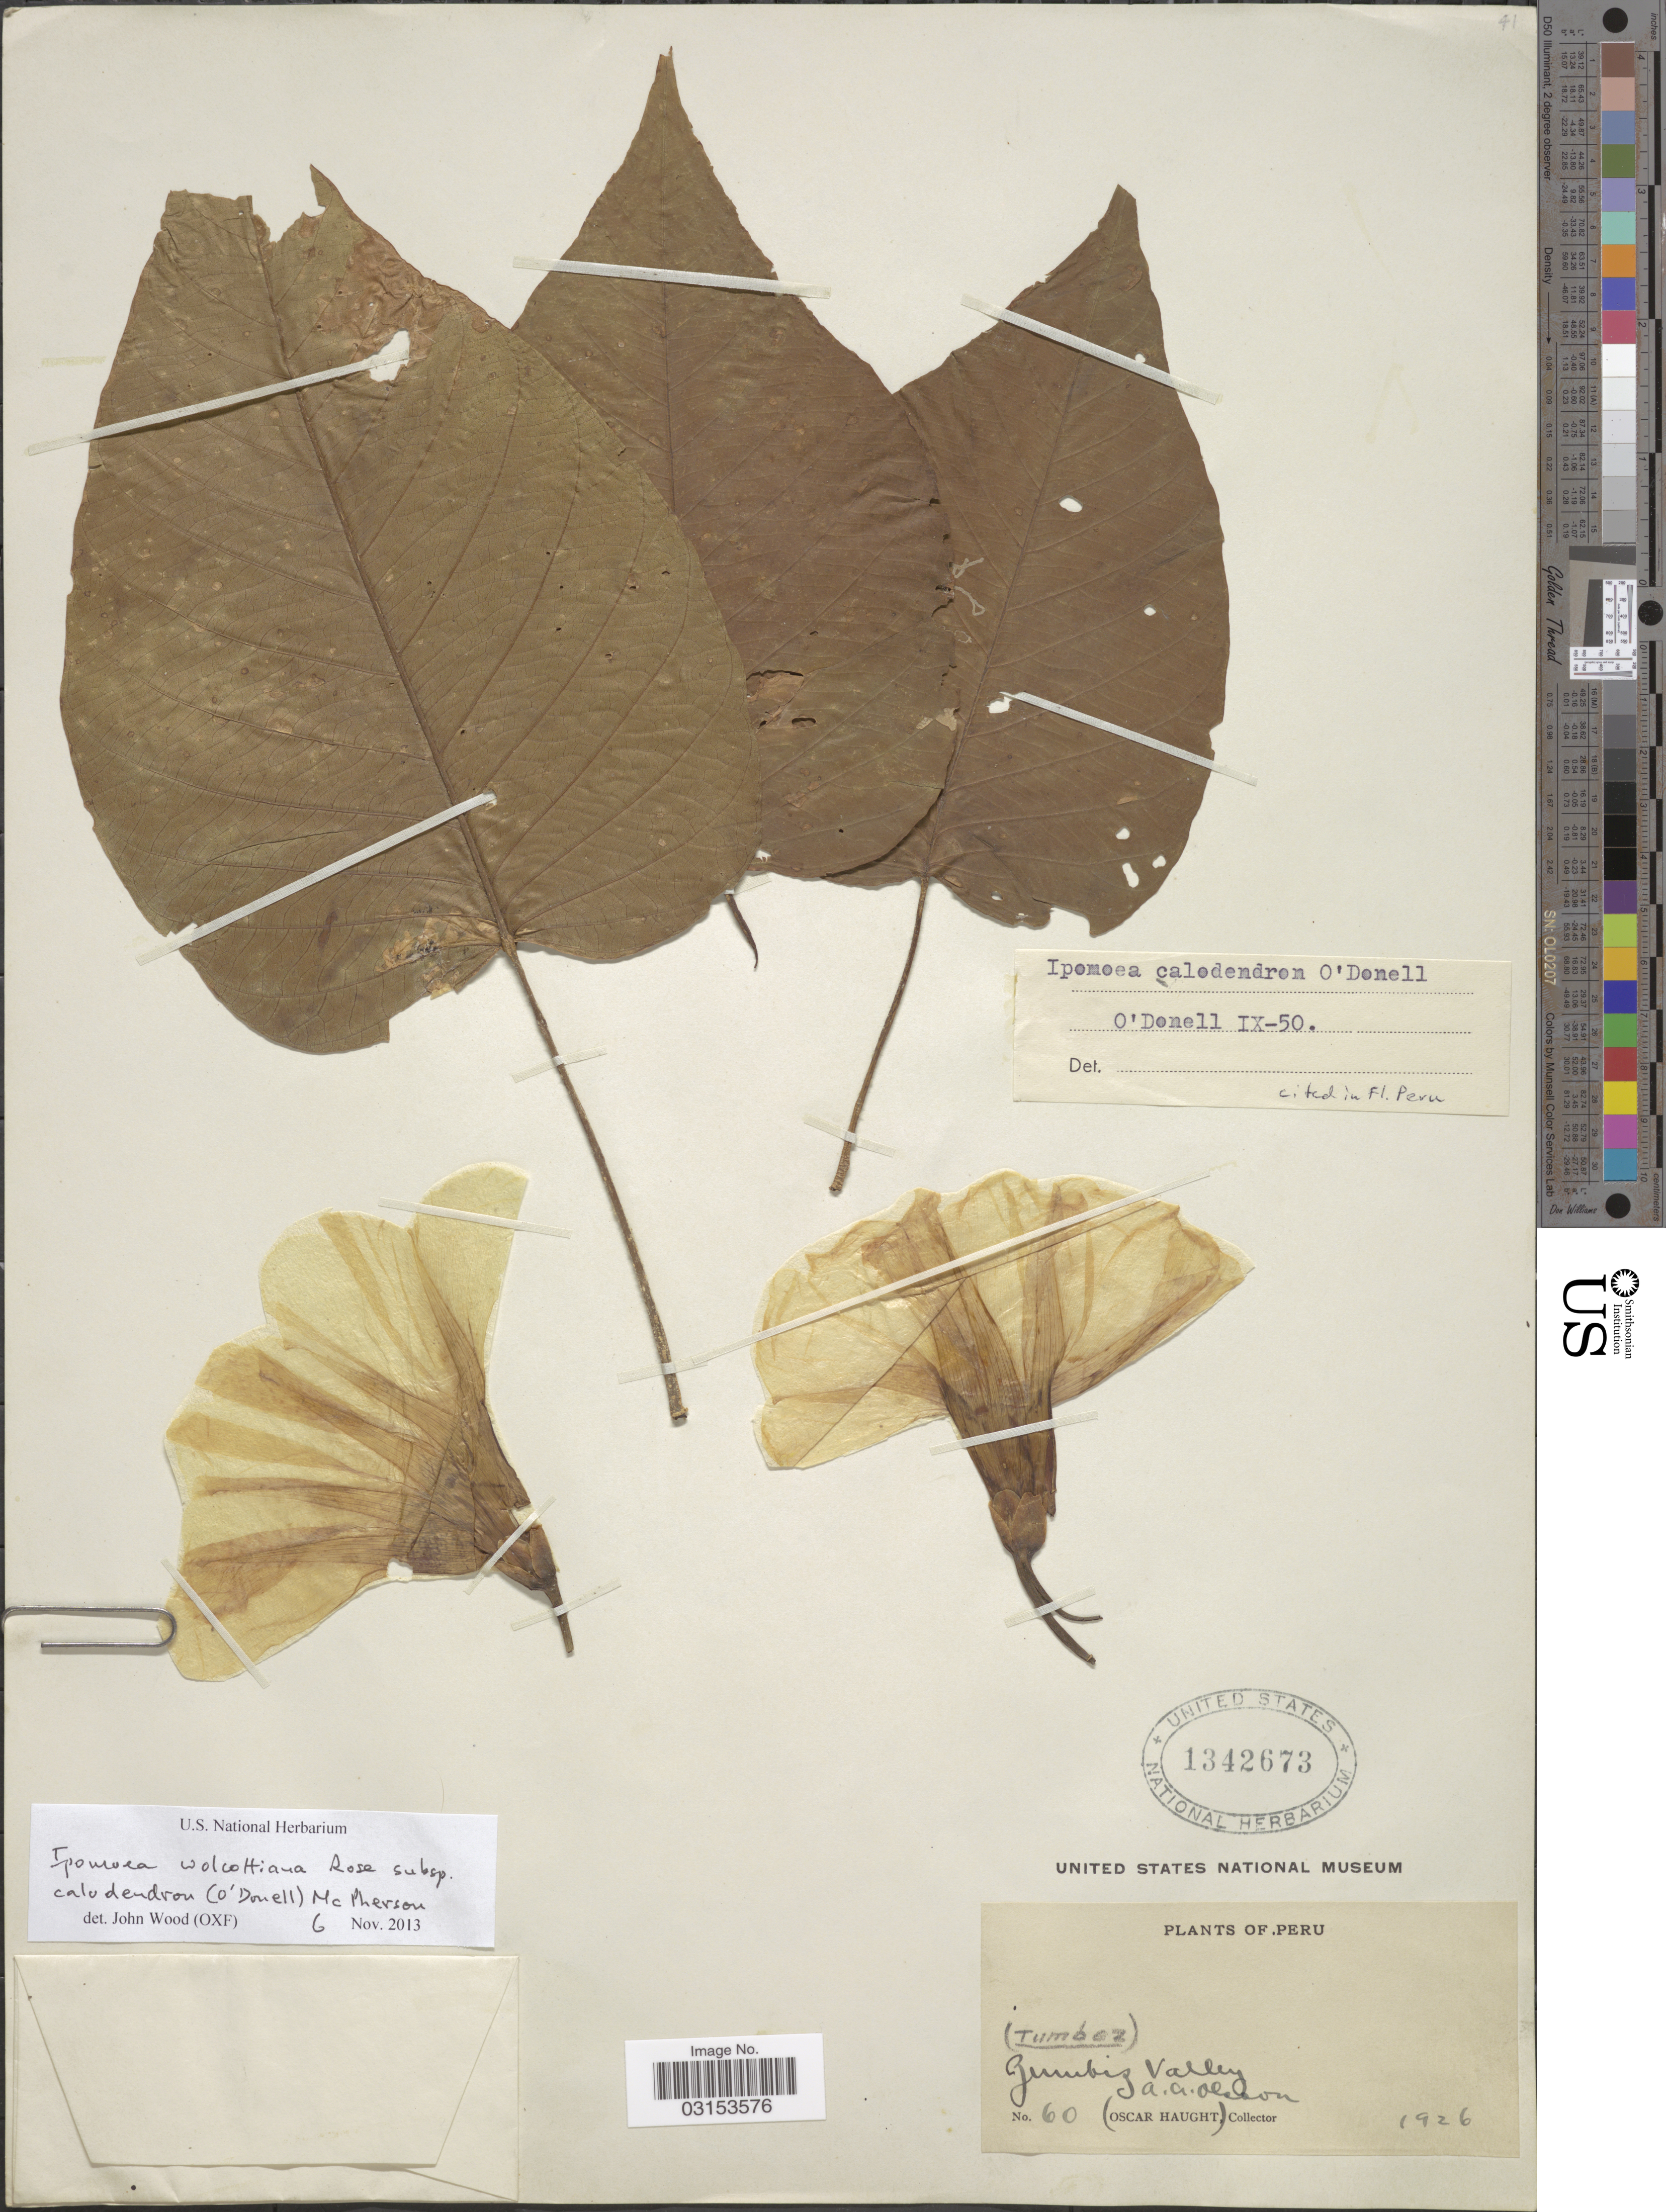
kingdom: Plantae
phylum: Tracheophyta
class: Magnoliopsida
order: Solanales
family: Convolvulaceae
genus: Ipomoea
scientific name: Ipomoea wolcottiana subsp. calodendron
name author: (O'Donell) McPherson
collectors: A. Olsson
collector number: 60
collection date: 1926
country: Peru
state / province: Tumbes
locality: Tumbiz Valley (Tumbez)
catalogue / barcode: US 1342673